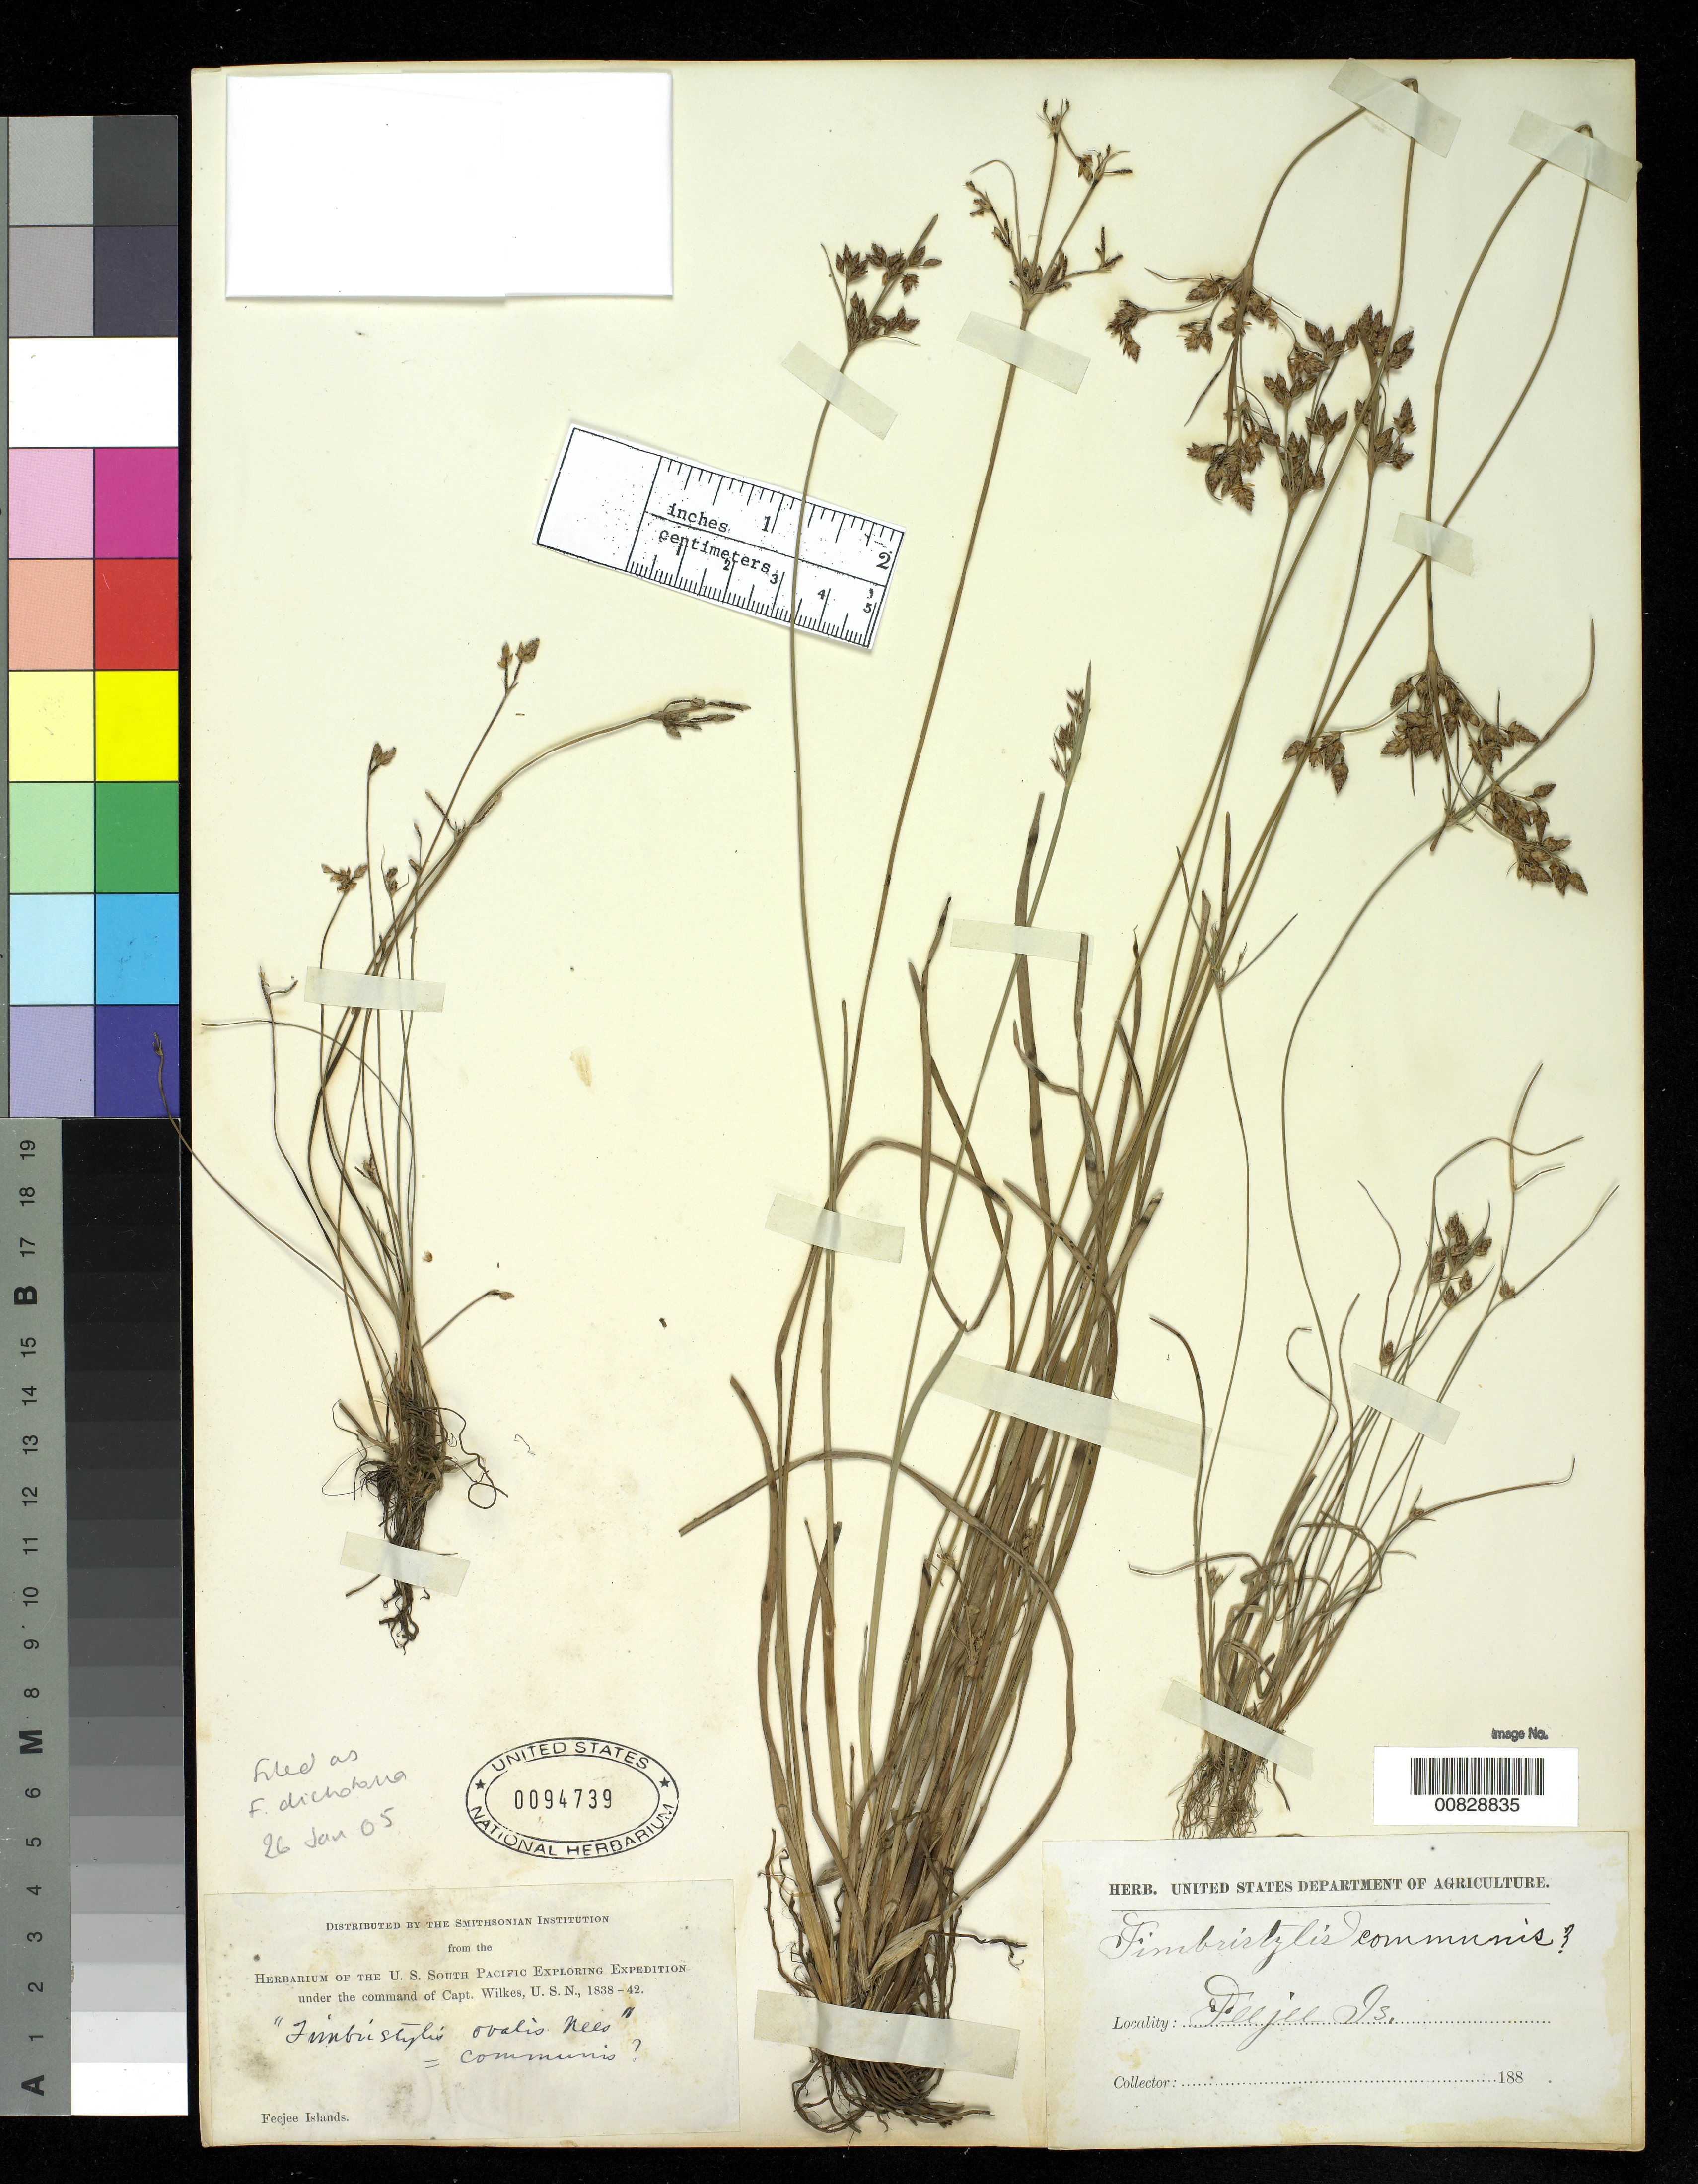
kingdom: Plantae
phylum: Tracheophyta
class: Liliopsida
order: Poales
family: Cyperaceae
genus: Fimbristylis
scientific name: Fimbristylis dichotoma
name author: (L.) Vahl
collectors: Wilkes Explor. Exped.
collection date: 1838/1842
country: Fiji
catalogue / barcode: US 94739